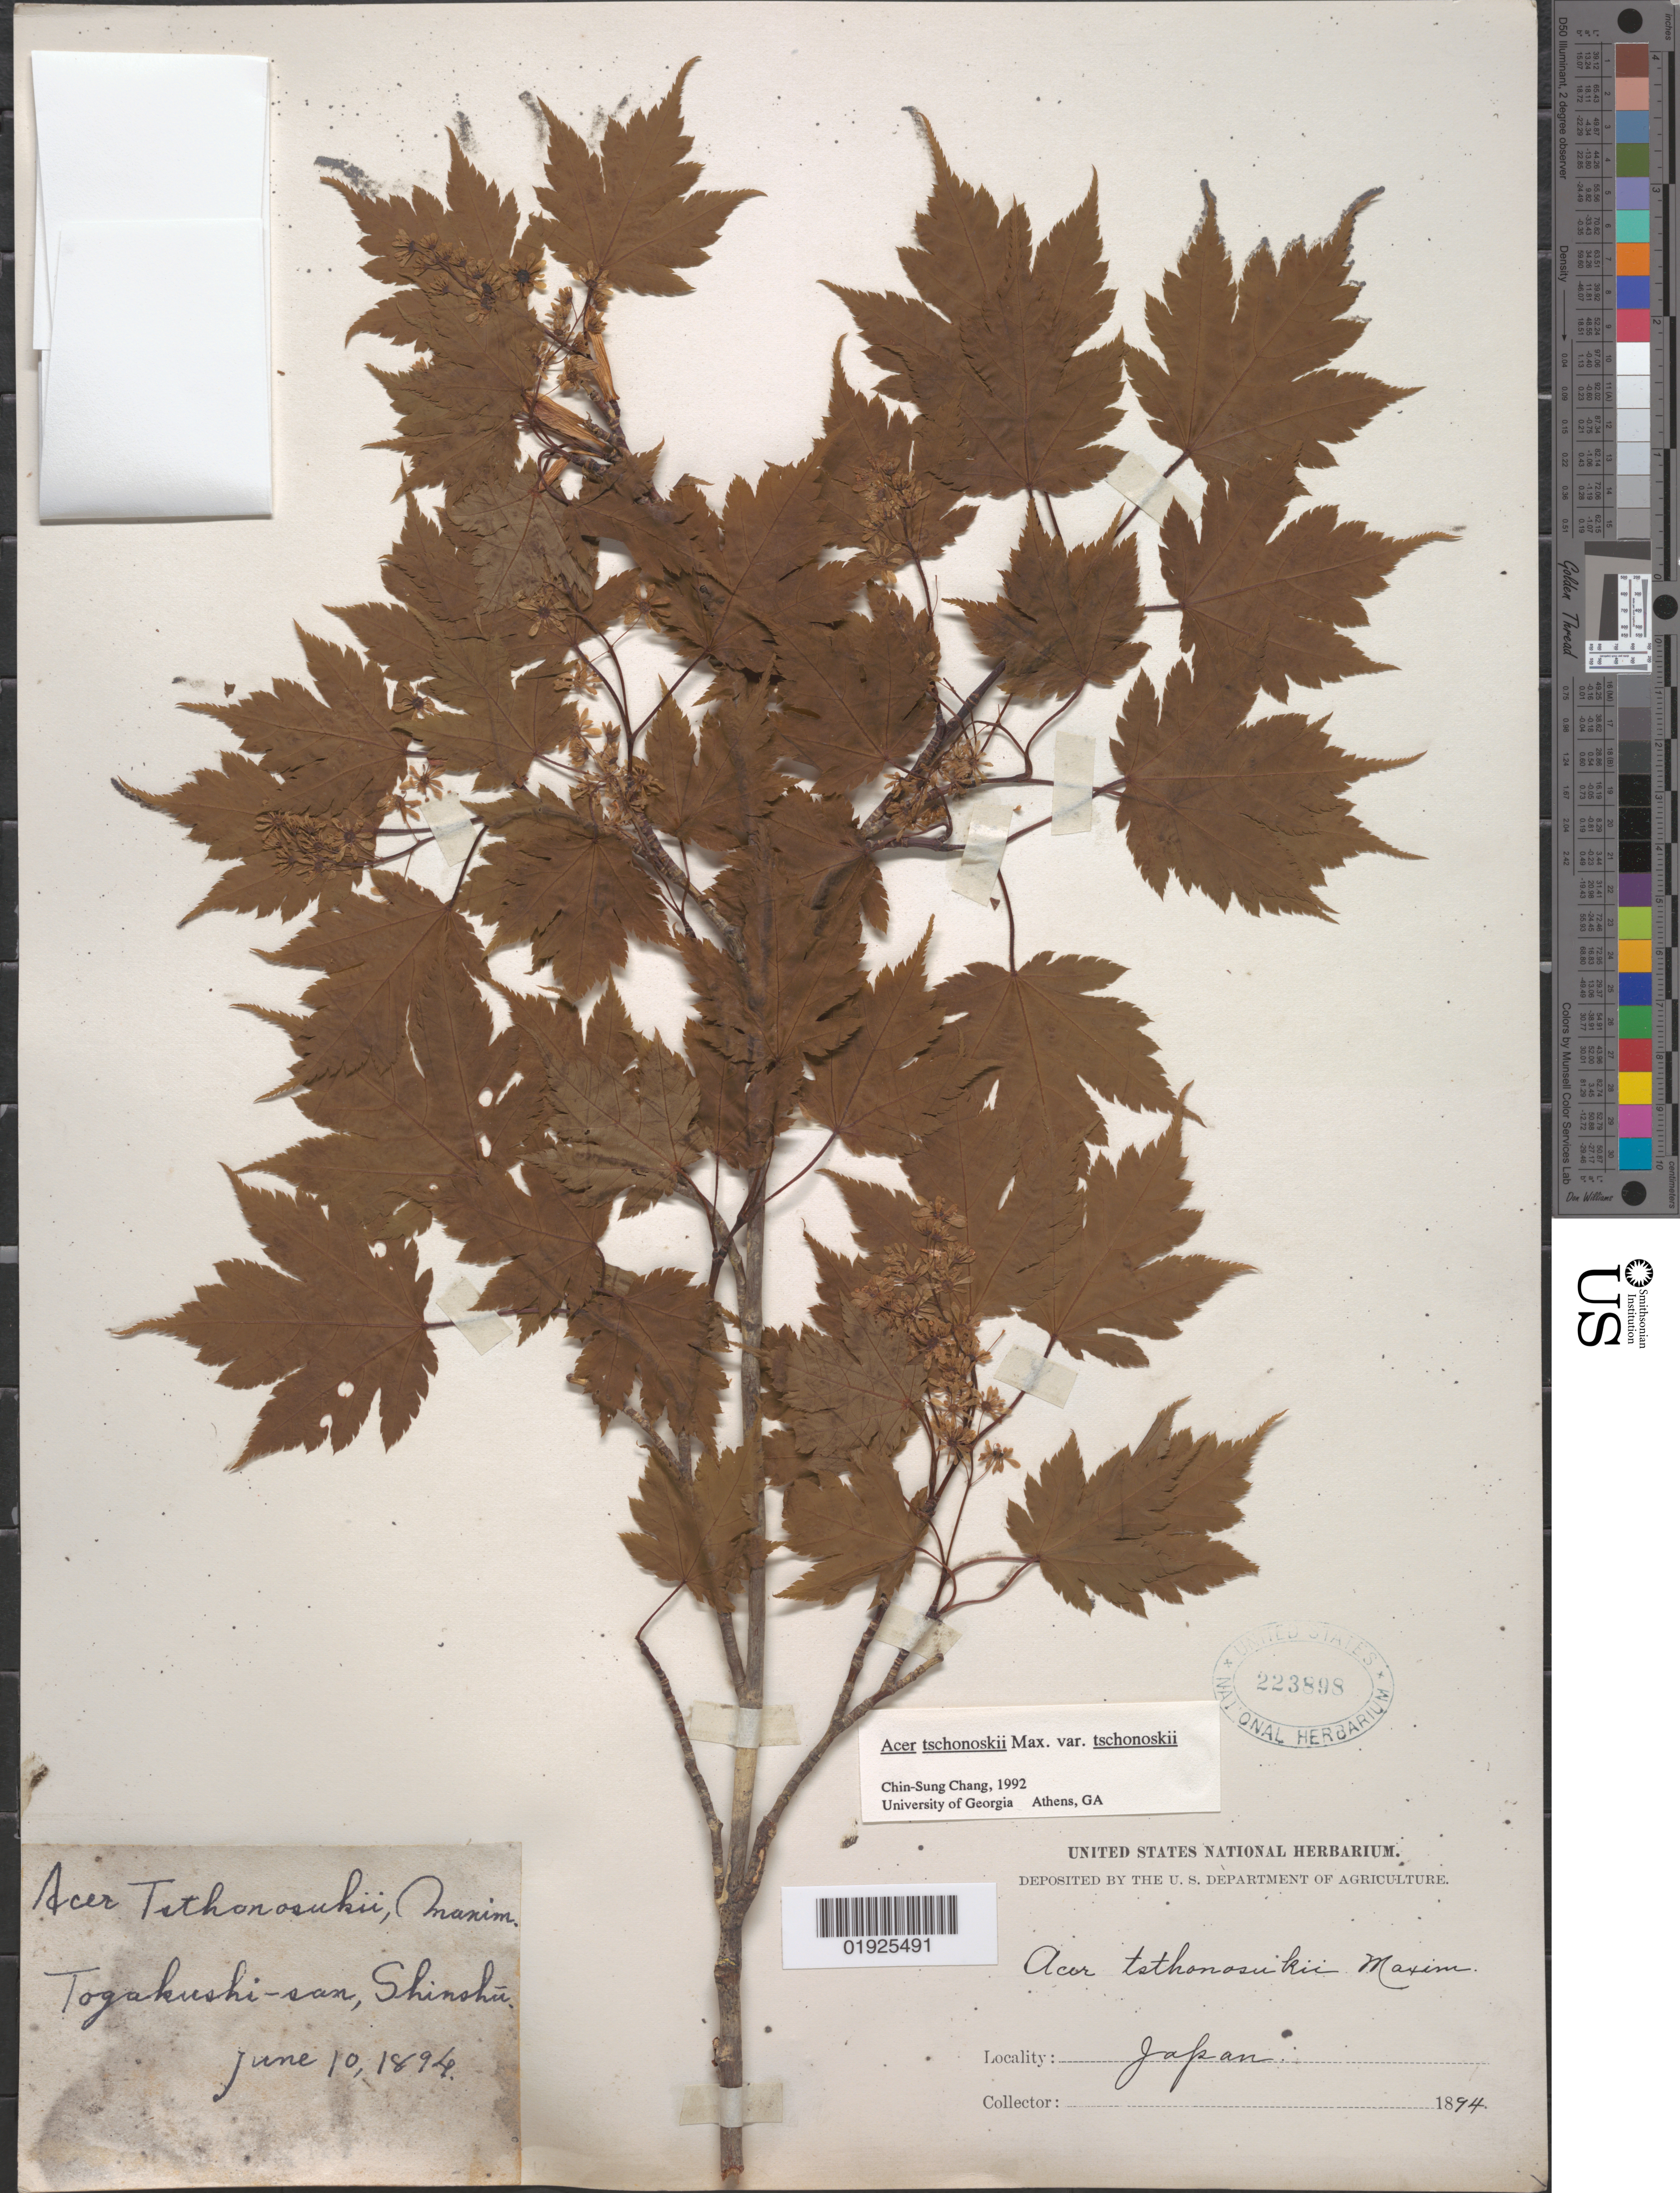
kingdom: Plantae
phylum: Tracheophyta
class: Magnoliopsida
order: Sapindales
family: Sapindaceae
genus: Acer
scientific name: Acer tschonoskii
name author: Maxim.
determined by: Chang, C. S., (SNUA)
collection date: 1894-06-10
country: Japan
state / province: Nagano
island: Honshu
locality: Togakushi-san, Shinshu [Nagano]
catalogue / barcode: US 223898